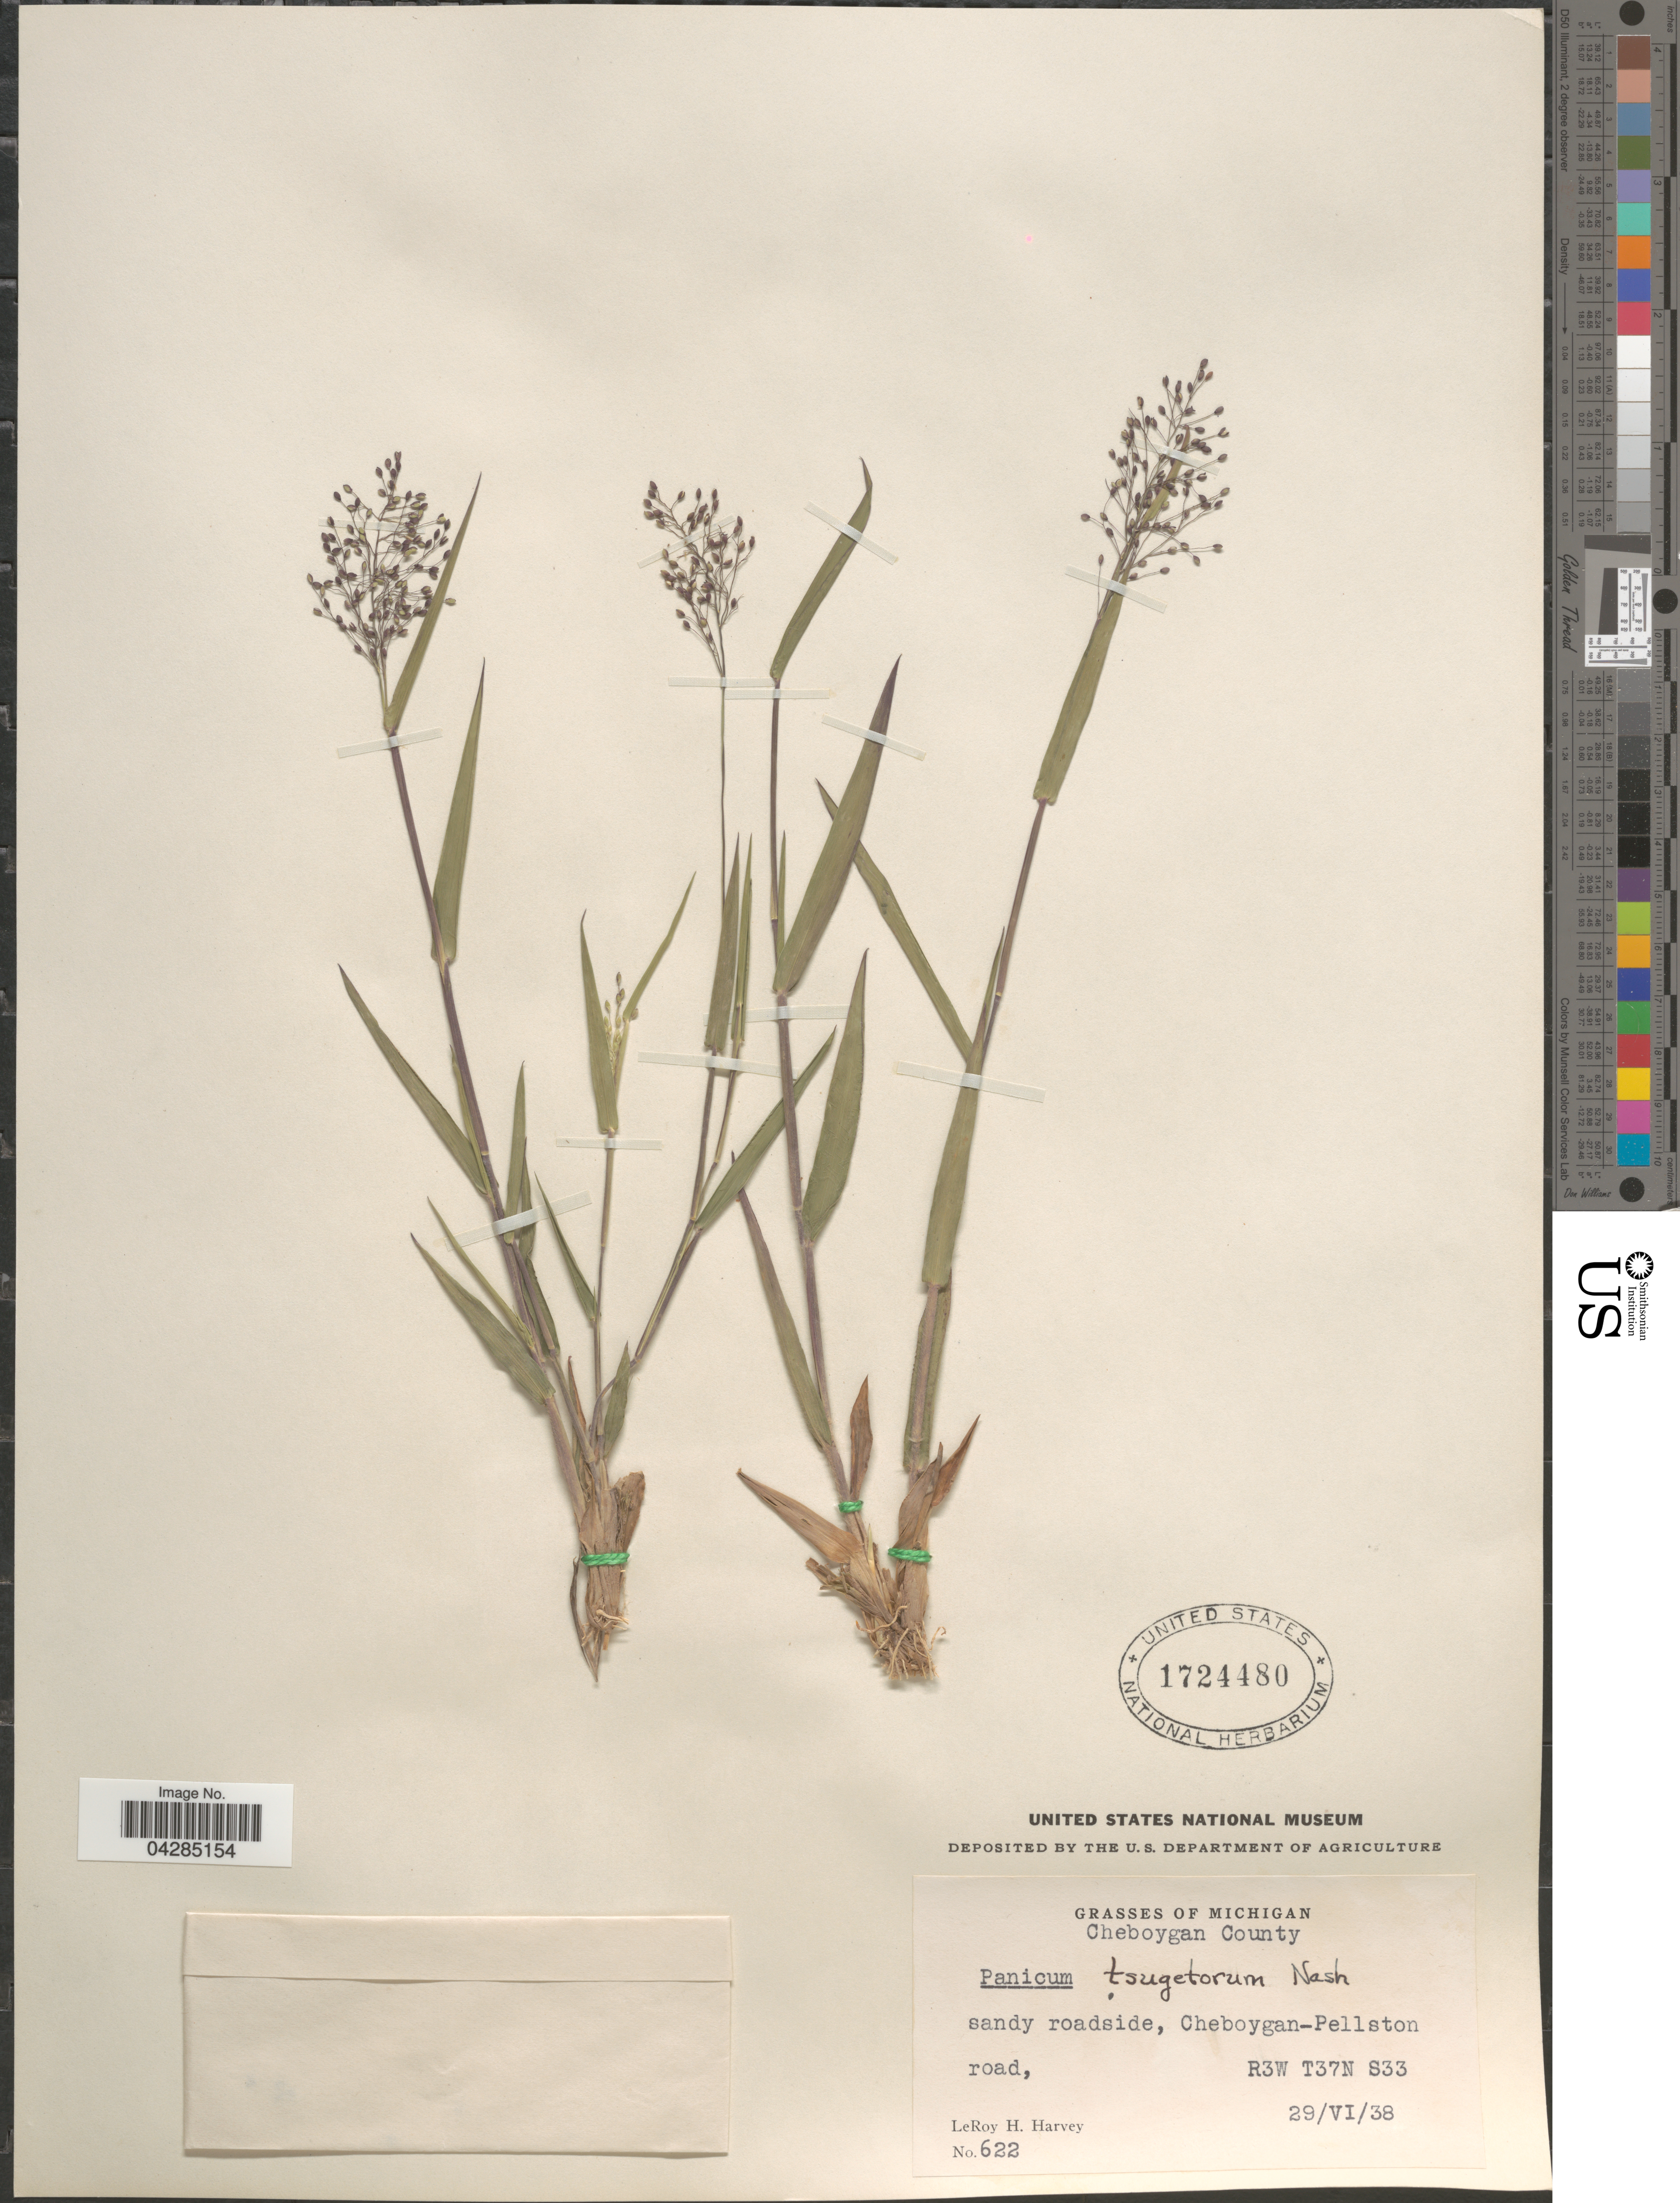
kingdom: Plantae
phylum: Tracheophyta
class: Liliopsida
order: Poales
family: Poaceae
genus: Dichanthelium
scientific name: Dichanthelium portoricense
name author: (Desv. ex Ham.) B.F. Hansen & Wunderlin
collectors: L. H. Harvey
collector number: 622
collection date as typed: Transcribed d/m/y: 29/6/38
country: United States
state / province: Michigan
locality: Cheboygan County. Sandy roadside, Cheboygan-Pellston road, R3W T37N S33.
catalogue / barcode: US 1724480